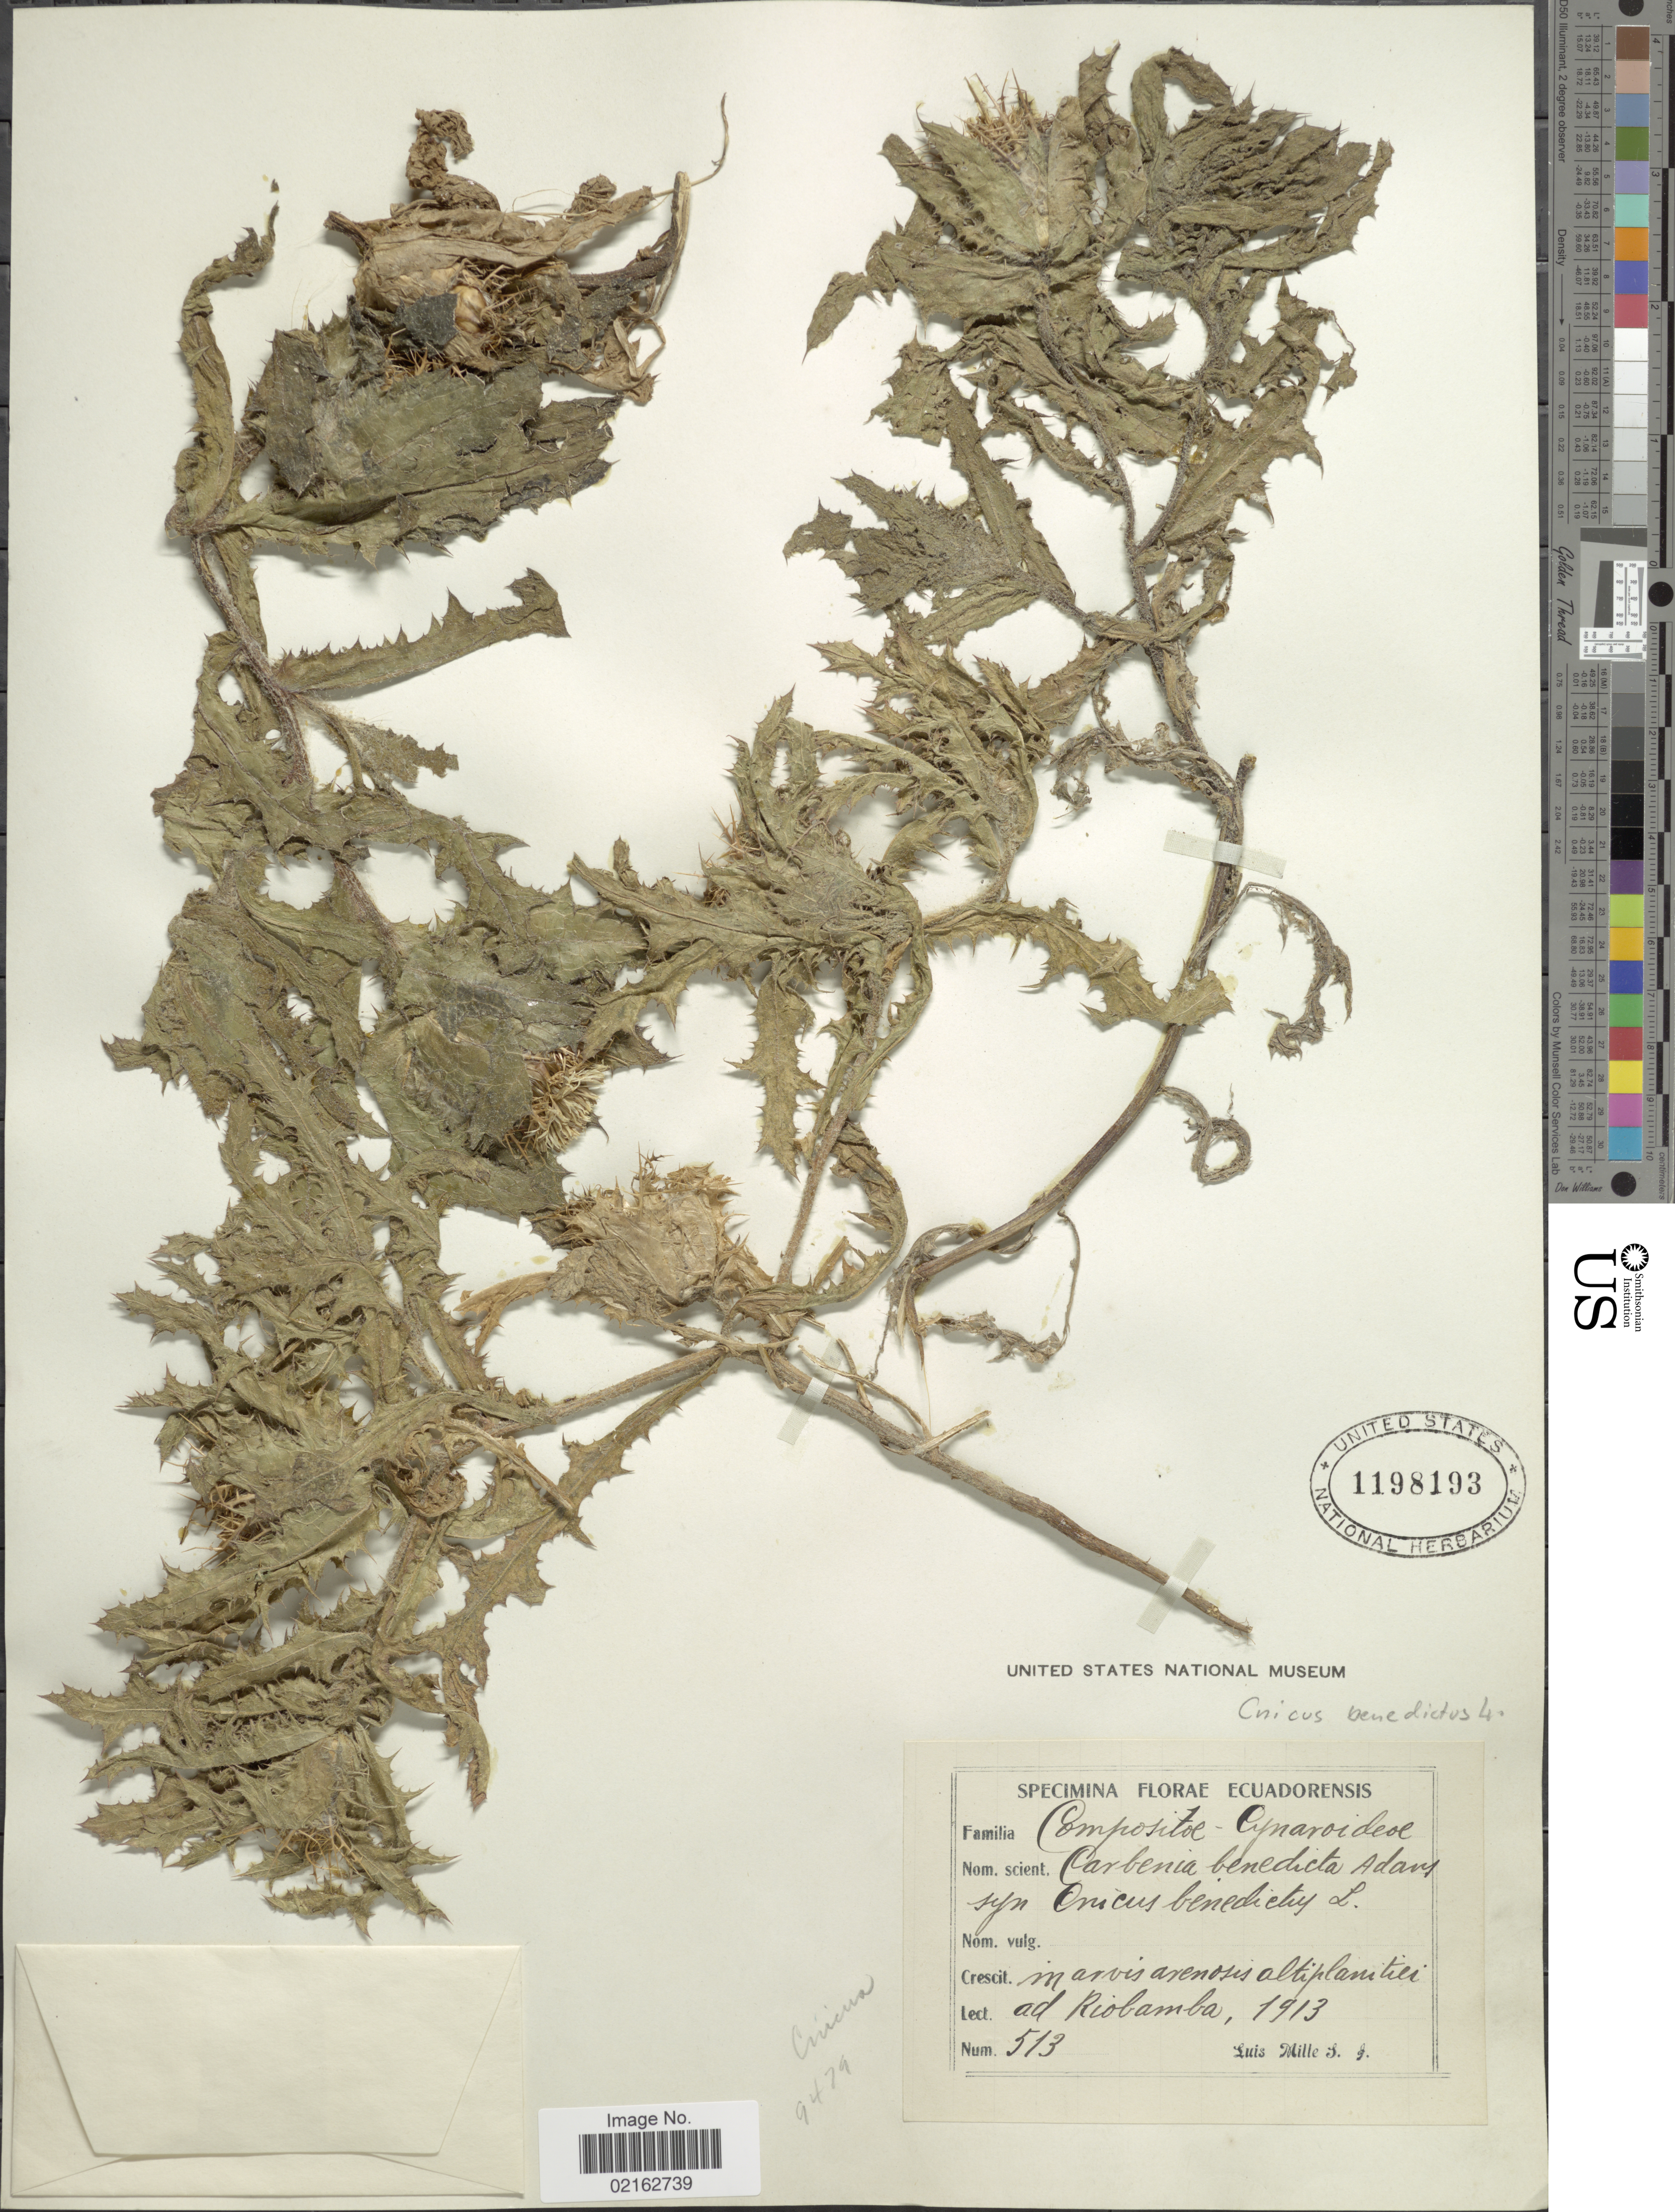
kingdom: Plantae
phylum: Tracheophyta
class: Magnoliopsida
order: Asterales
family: Asteraceae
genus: Centaurea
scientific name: Centaurea benedicta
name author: (L.) L.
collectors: L. Mille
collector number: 513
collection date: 1913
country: Ecuador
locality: Ad Riobamba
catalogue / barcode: US 1198193